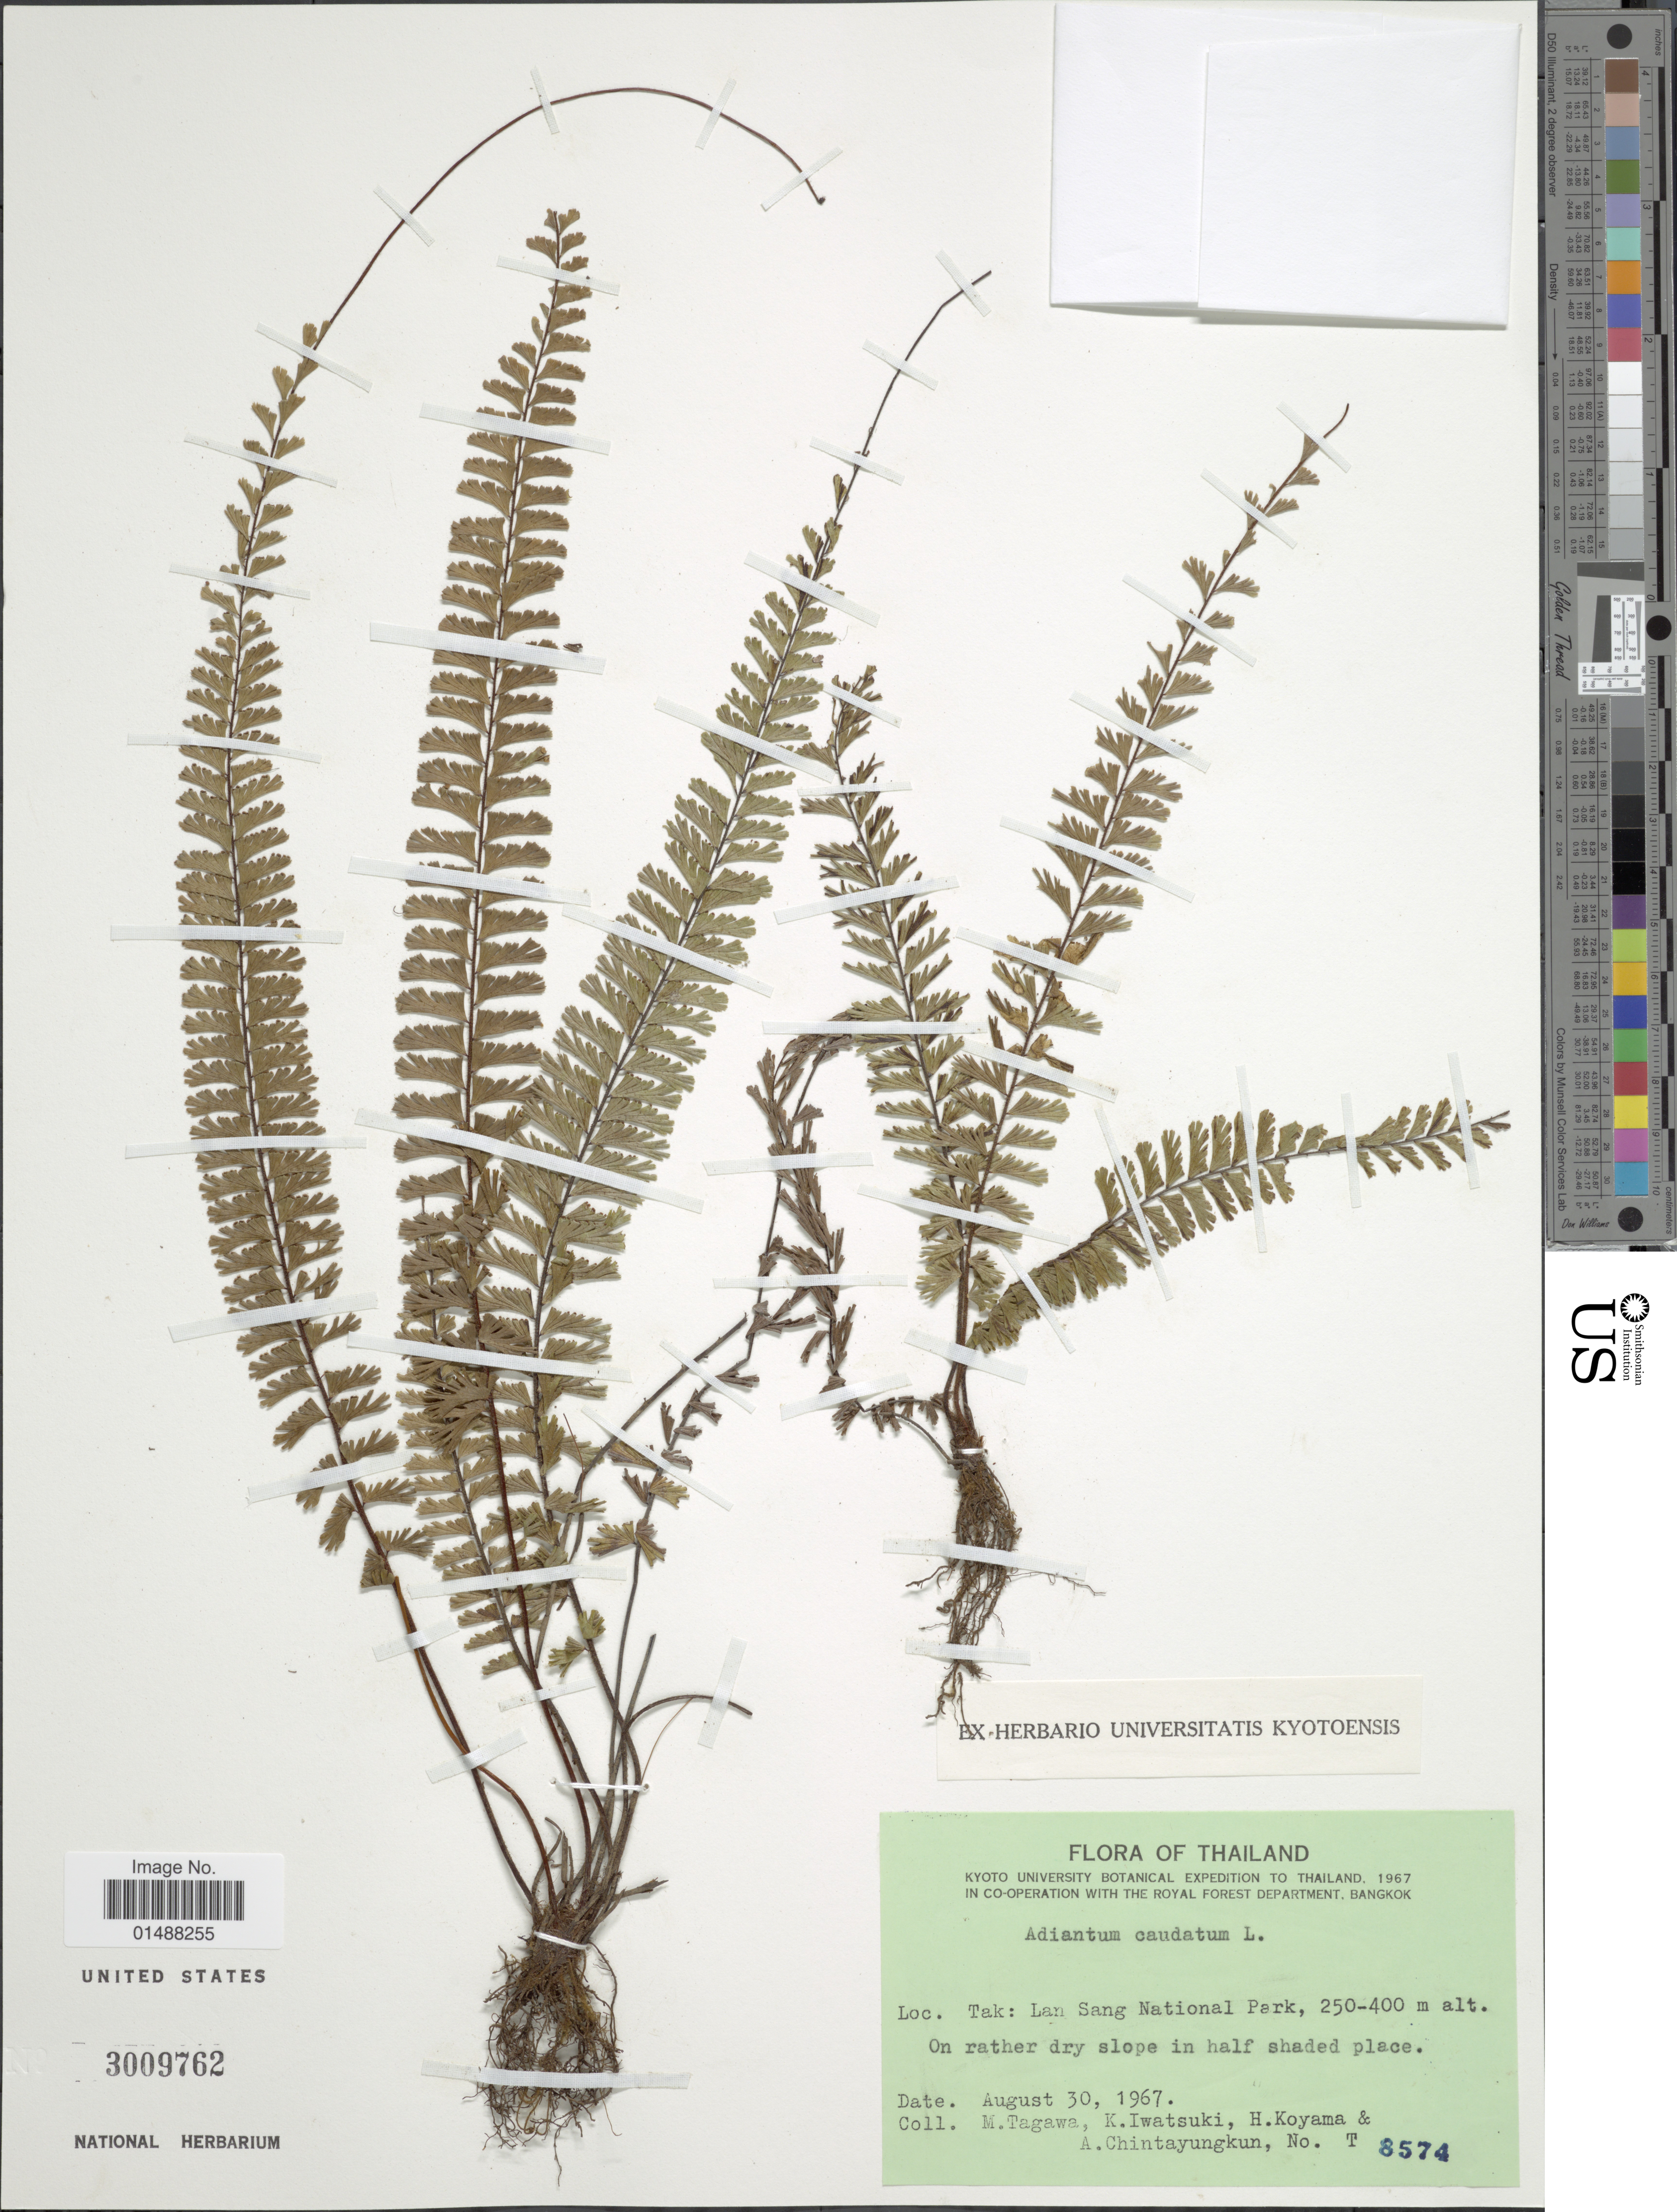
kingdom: Plantae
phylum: Tracheophyta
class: Polypodiopsida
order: Polypodiales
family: Pteridaceae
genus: Adiantum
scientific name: Adiantum caudatum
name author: L.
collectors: M. Tagawa, K. Iwatsuki, -. Koyama & A. Chintayungkun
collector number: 8574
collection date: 1967-08-30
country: Thailand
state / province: Tak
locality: Tak: Lan Sang National Park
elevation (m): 250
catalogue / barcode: US 3009762